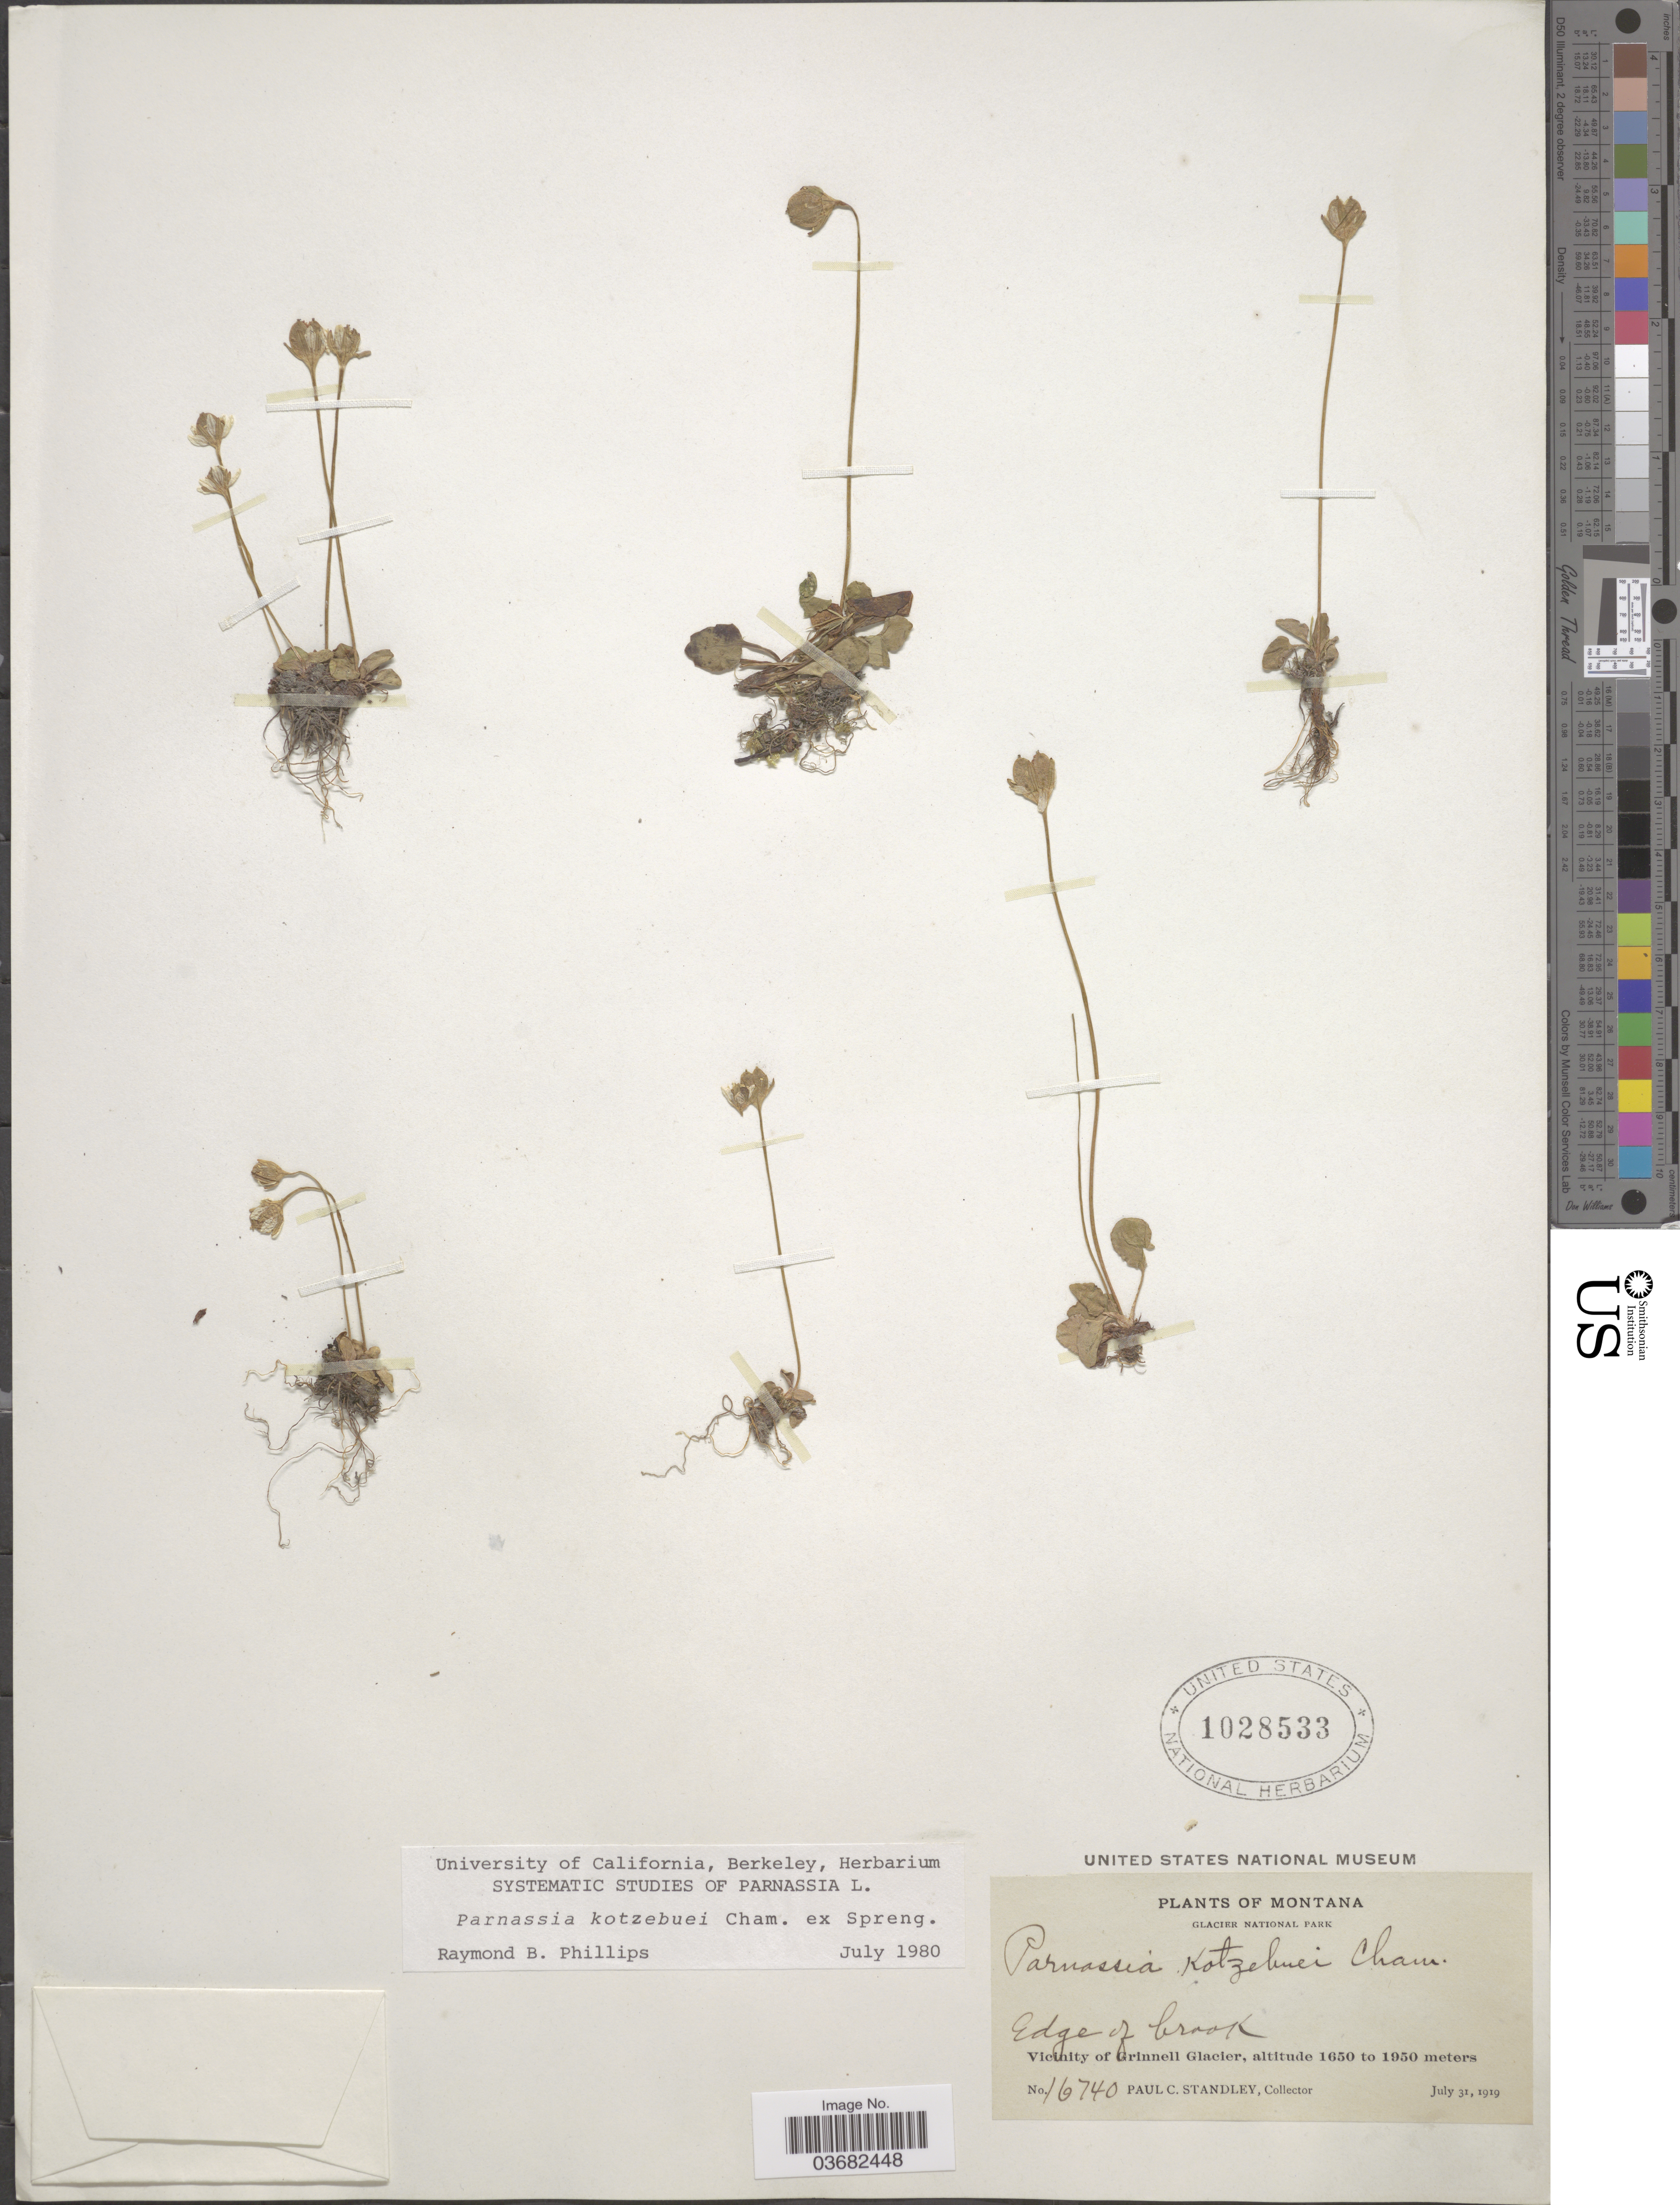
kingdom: Plantae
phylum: Tracheophyta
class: Magnoliopsida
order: Celastrales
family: Parnassiaceae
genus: Parnassia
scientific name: Parnassia kotzebuei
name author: Cham. ex Spreng.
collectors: P. C. Standley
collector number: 16740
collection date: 1919-07-31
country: United States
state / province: Montana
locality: Glacier National Park. Edge of brook. Vicinity of Grinnell Glacier.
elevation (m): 1650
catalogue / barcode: US 1028533